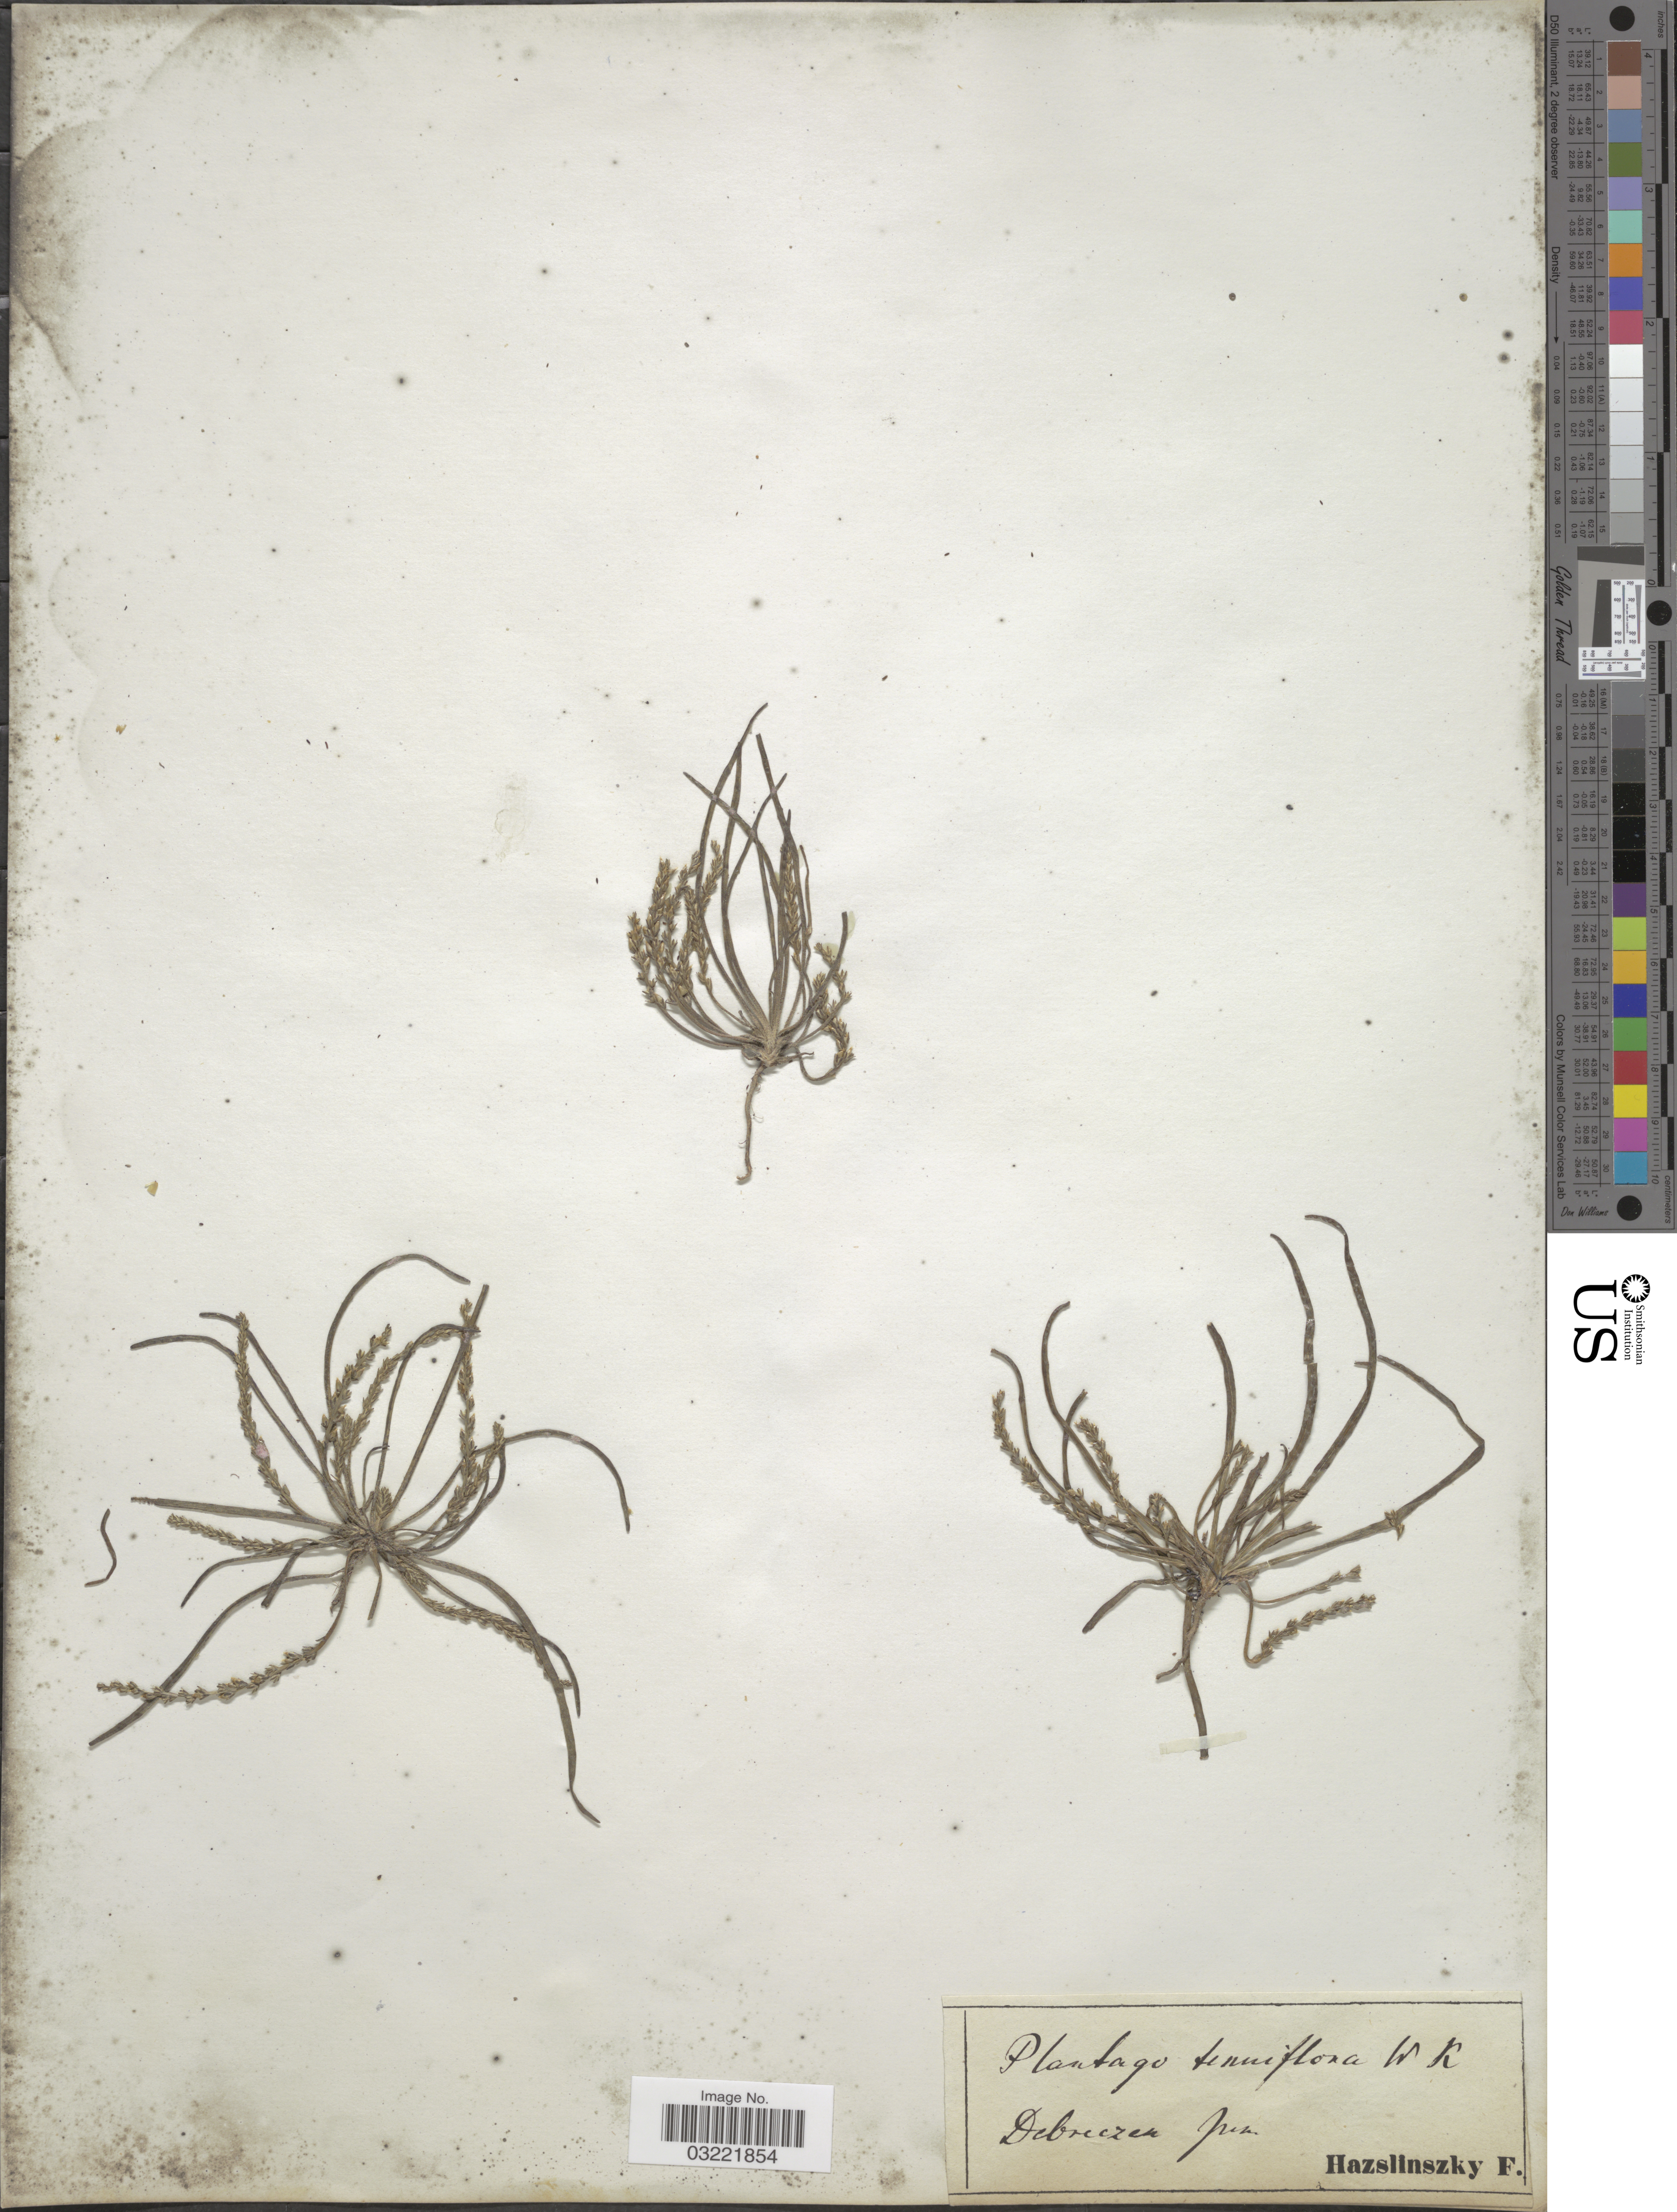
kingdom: Plantae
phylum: Tracheophyta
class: Magnoliopsida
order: Lamiales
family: Plantaginaceae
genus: Plantago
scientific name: Plantago tenuiflora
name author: Waldst. & Kit.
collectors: F. Hazslinsky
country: Hungary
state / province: Debrecen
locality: Debreczen.